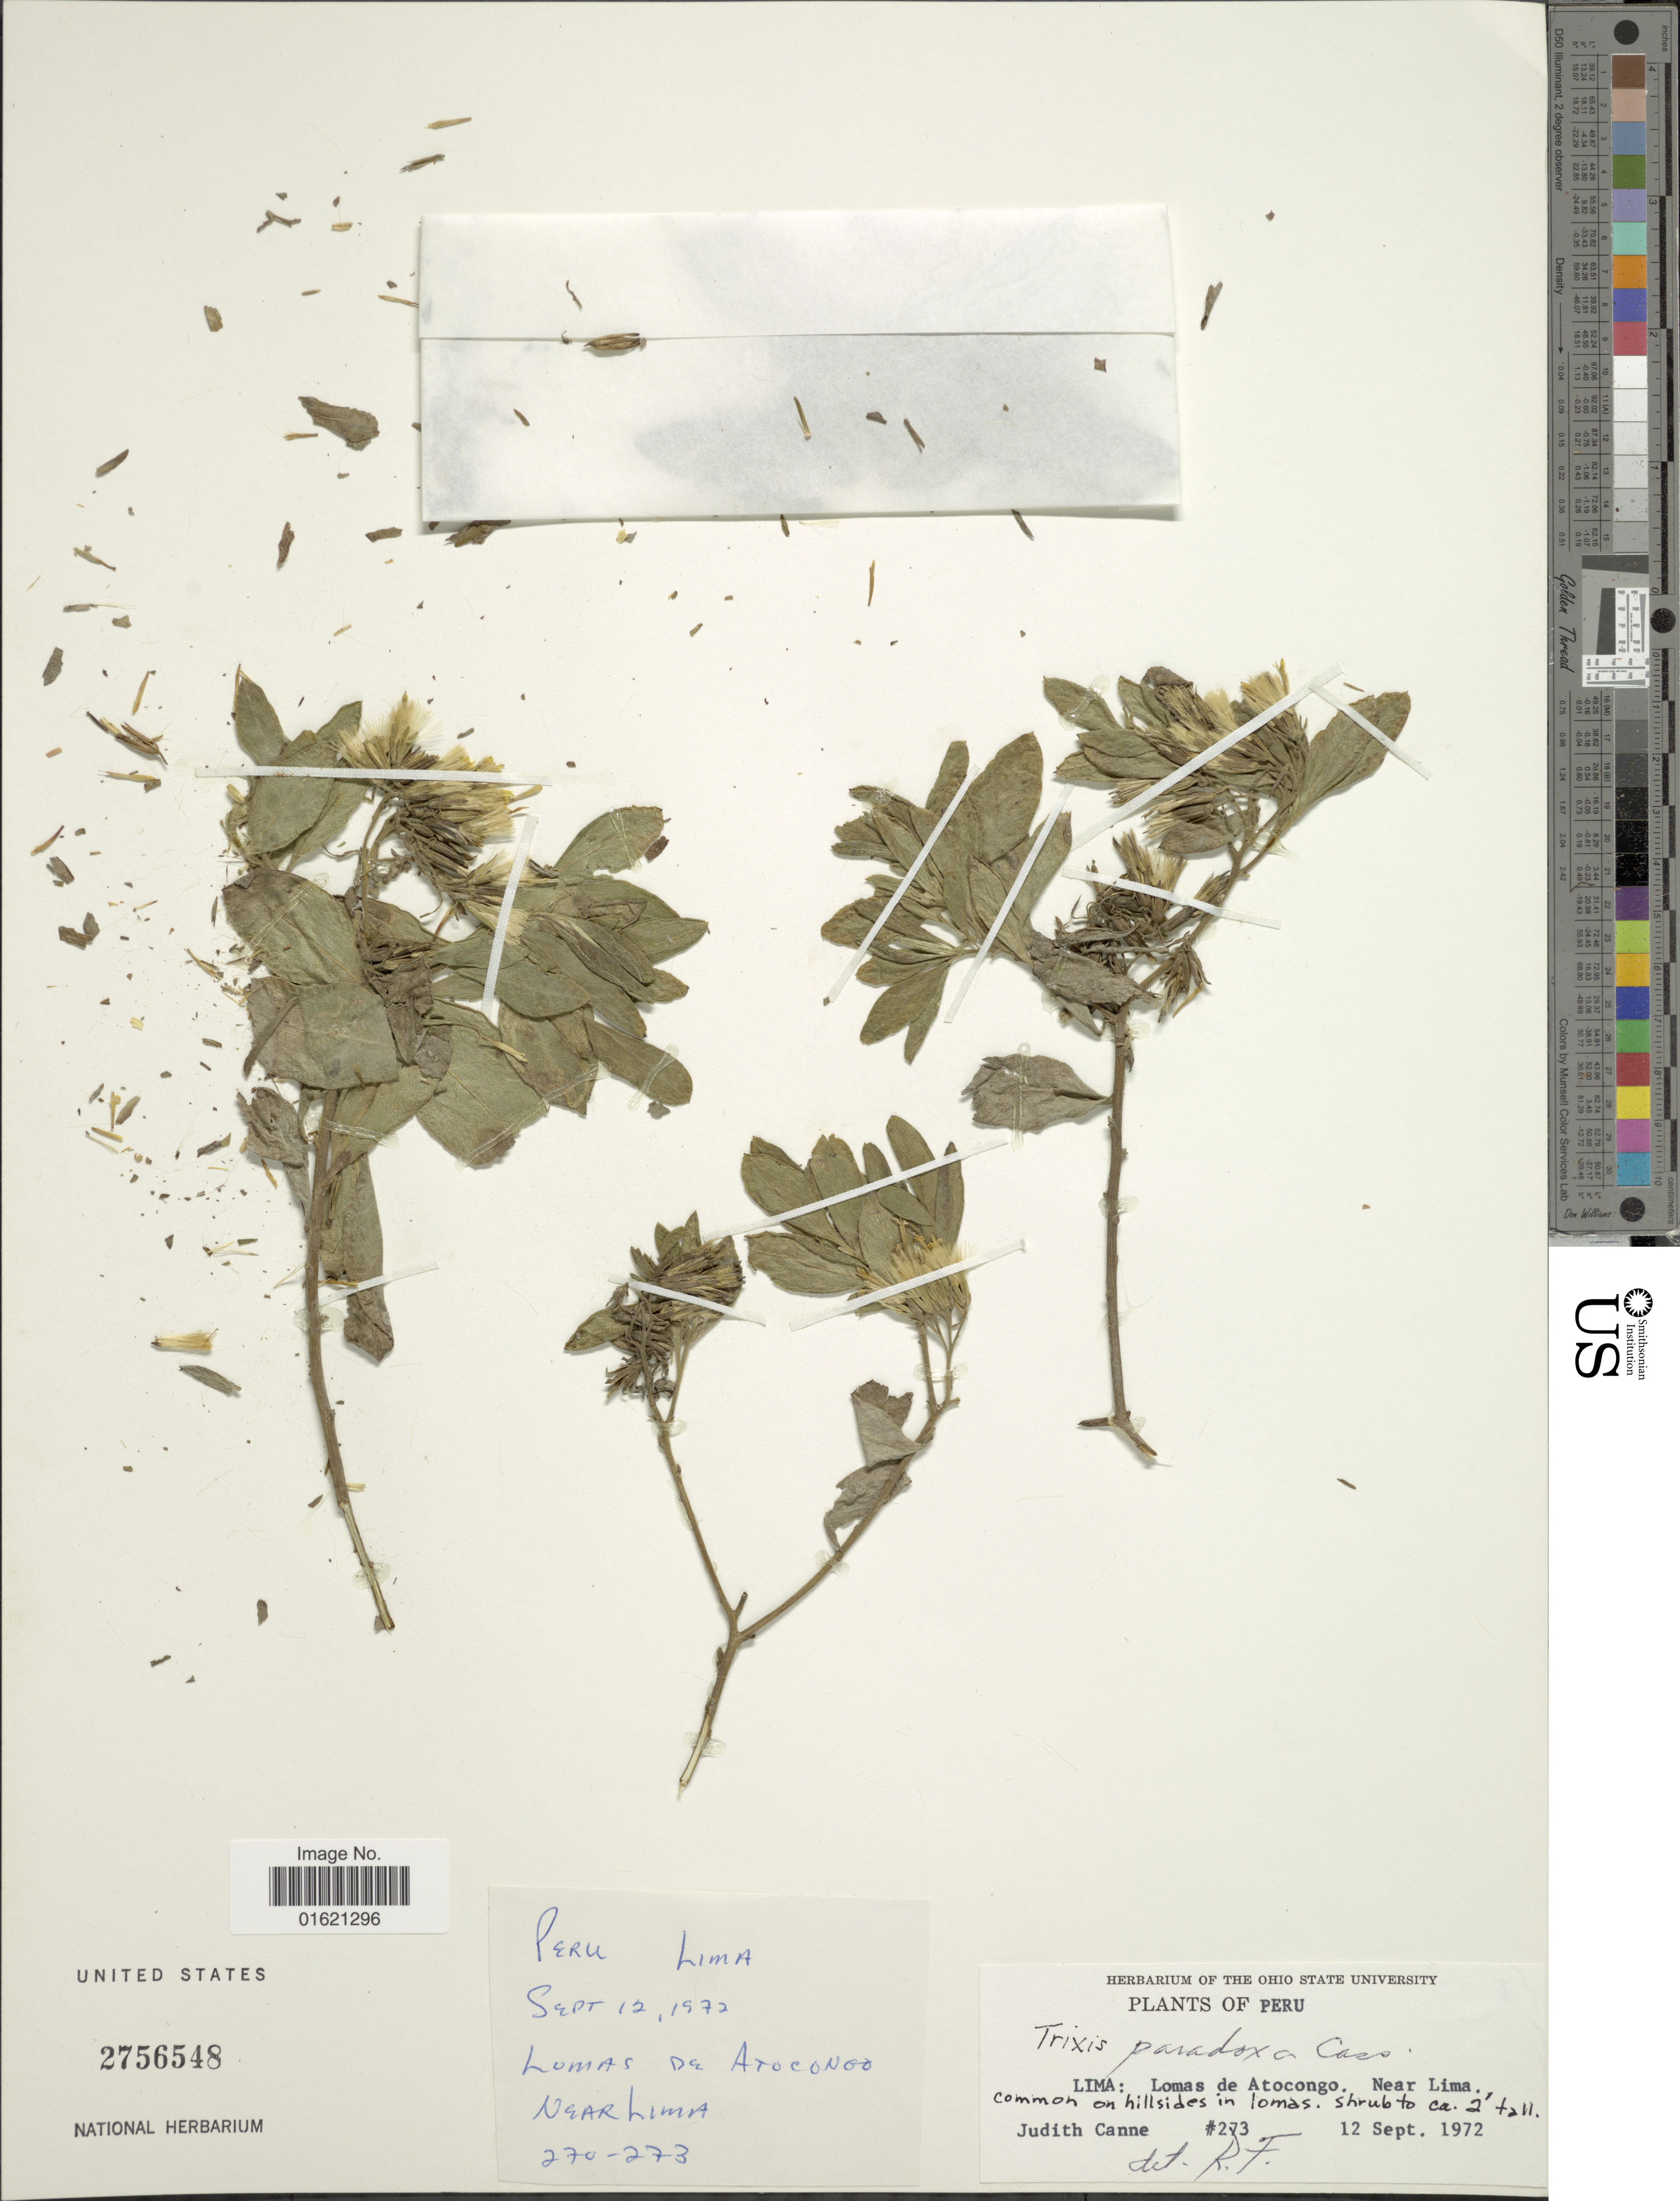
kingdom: Plantae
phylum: Tracheophyta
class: Magnoliopsida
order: Asterales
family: Asteraceae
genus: Trixis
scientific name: Trixis cacalioides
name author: (Kunth) D. Don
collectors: J. M. Canne-Hilliker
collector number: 273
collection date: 1972-09-12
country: Peru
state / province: Lima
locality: Lima: Lomas de Atocongo, Near Lima, common on hillsides in lomas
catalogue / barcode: US 2756548